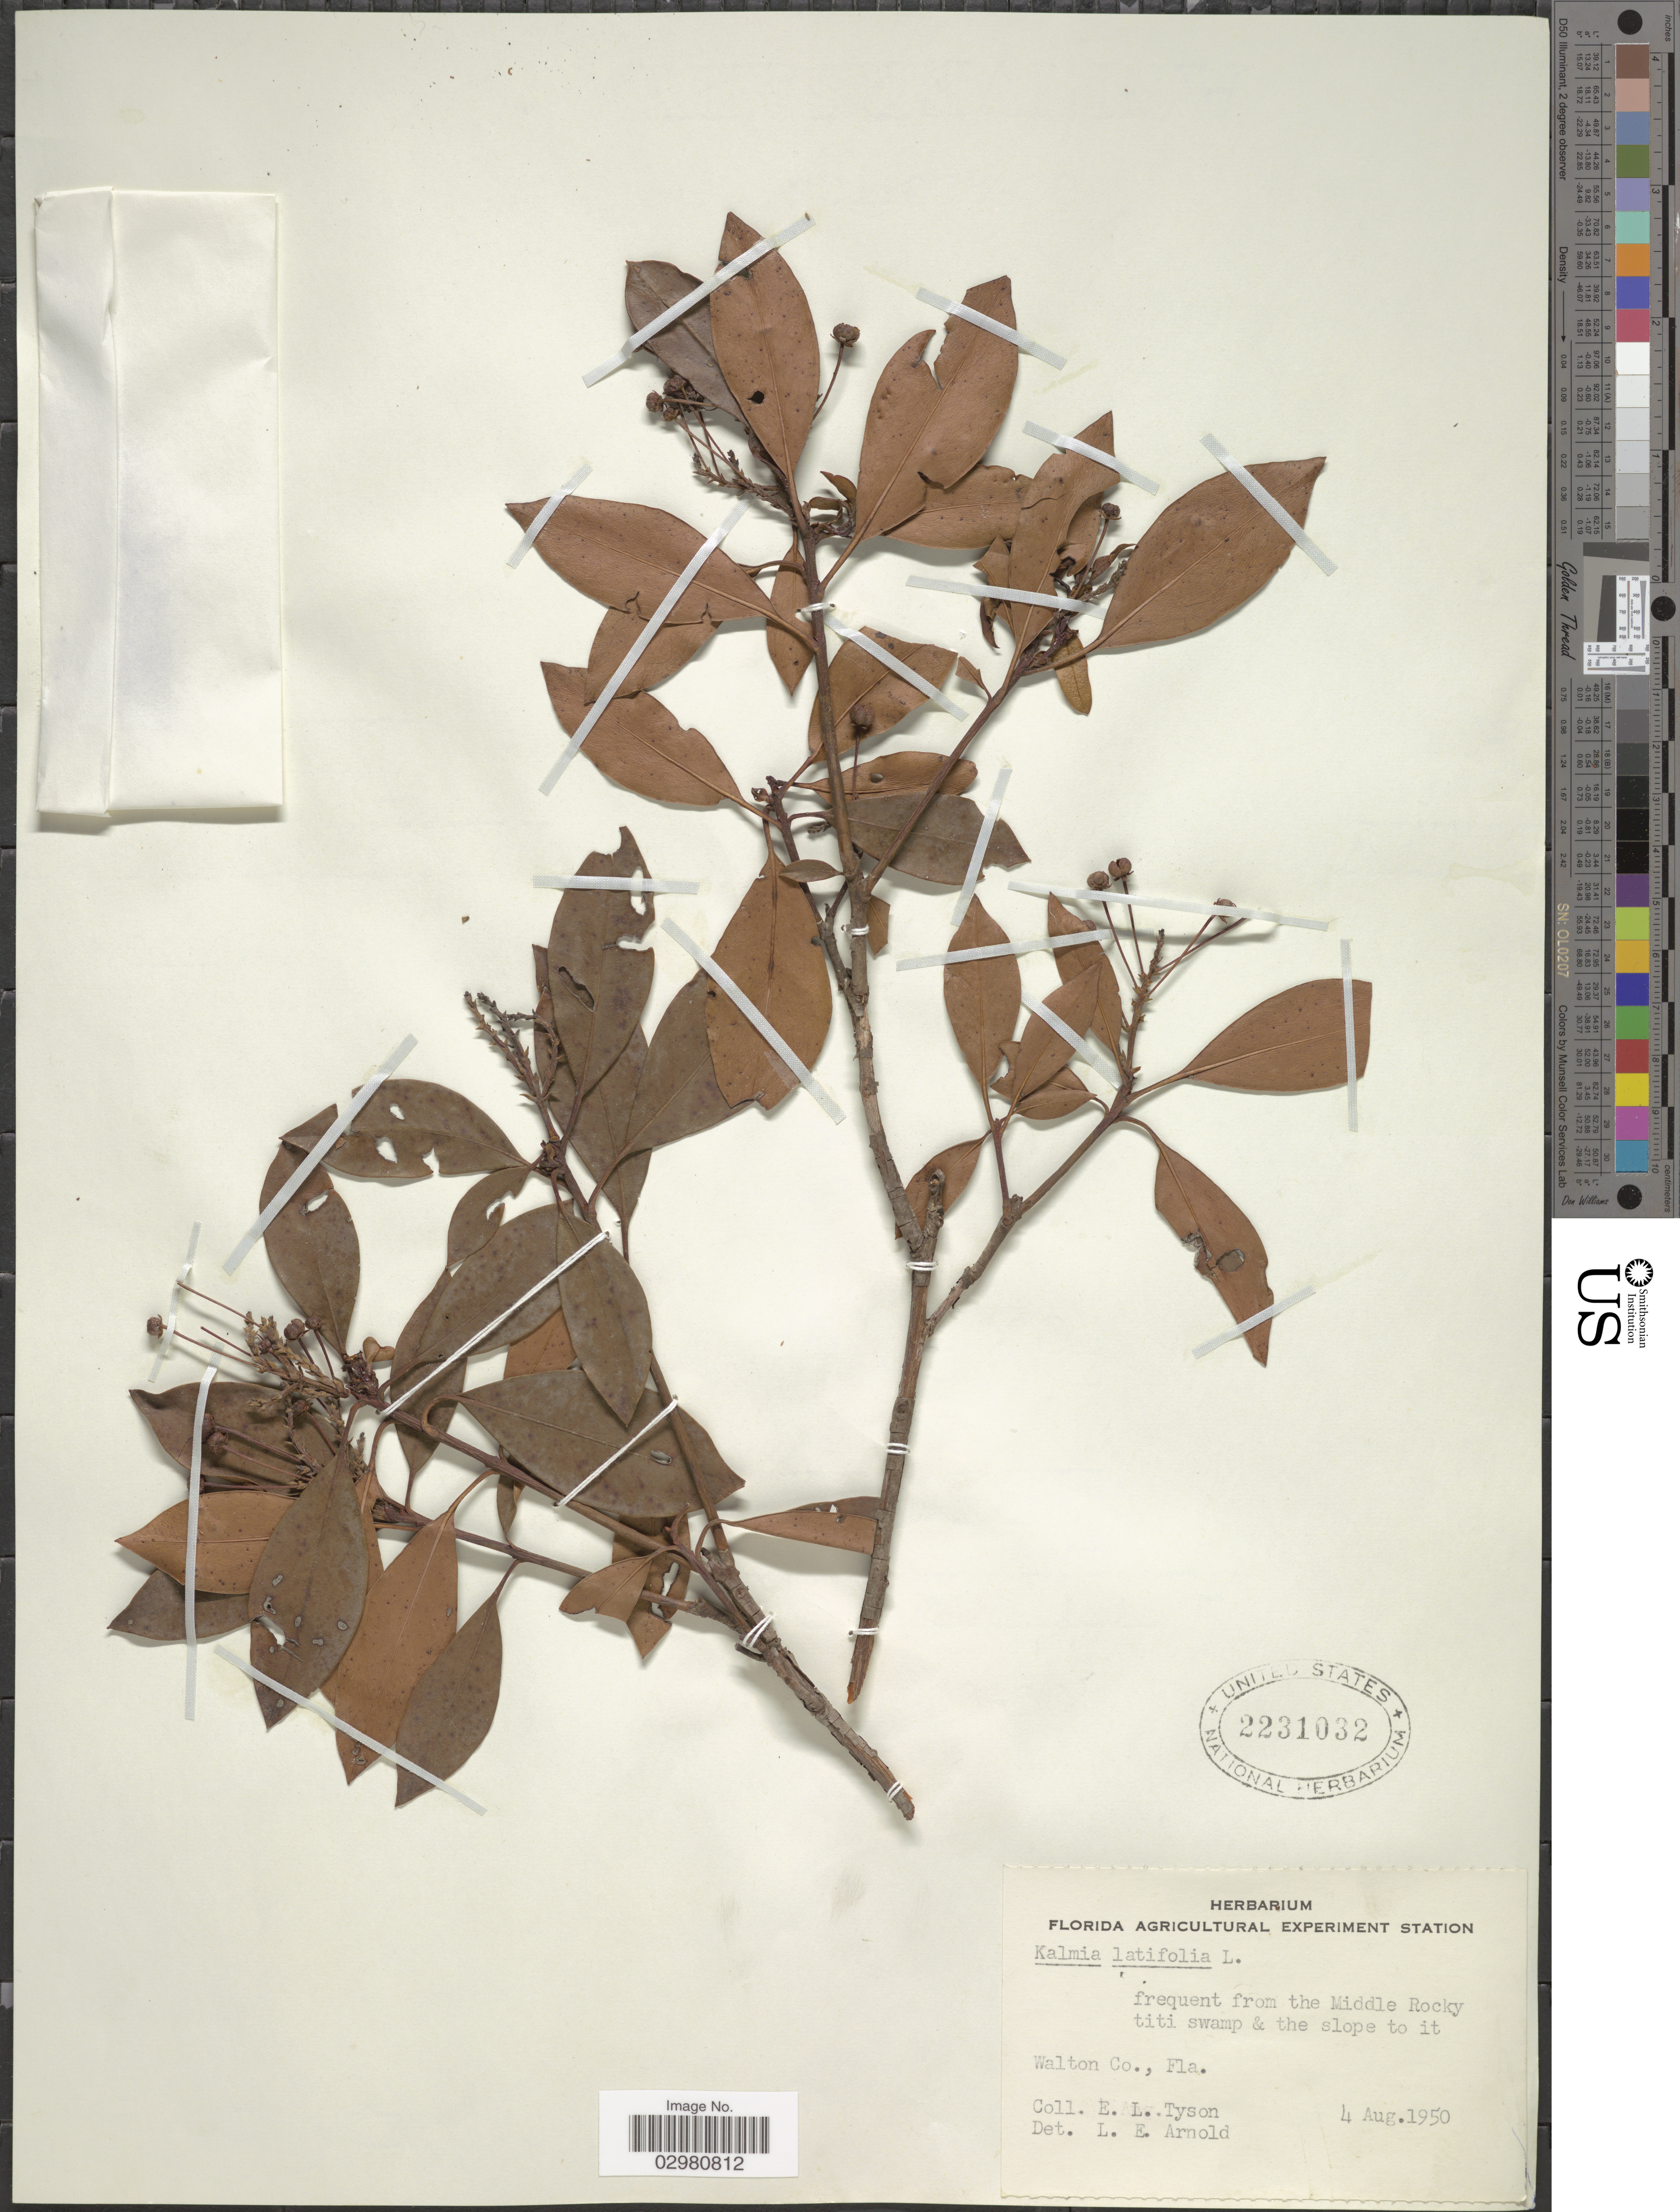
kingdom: Plantae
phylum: Tracheophyta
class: Magnoliopsida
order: Ericales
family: Ericaceae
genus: Kalmia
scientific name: Kalmia latifolia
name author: L.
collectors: E. L. Tyson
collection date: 1950-08-04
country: United States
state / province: Florida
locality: Walton Co., Fla.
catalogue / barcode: US 2231032